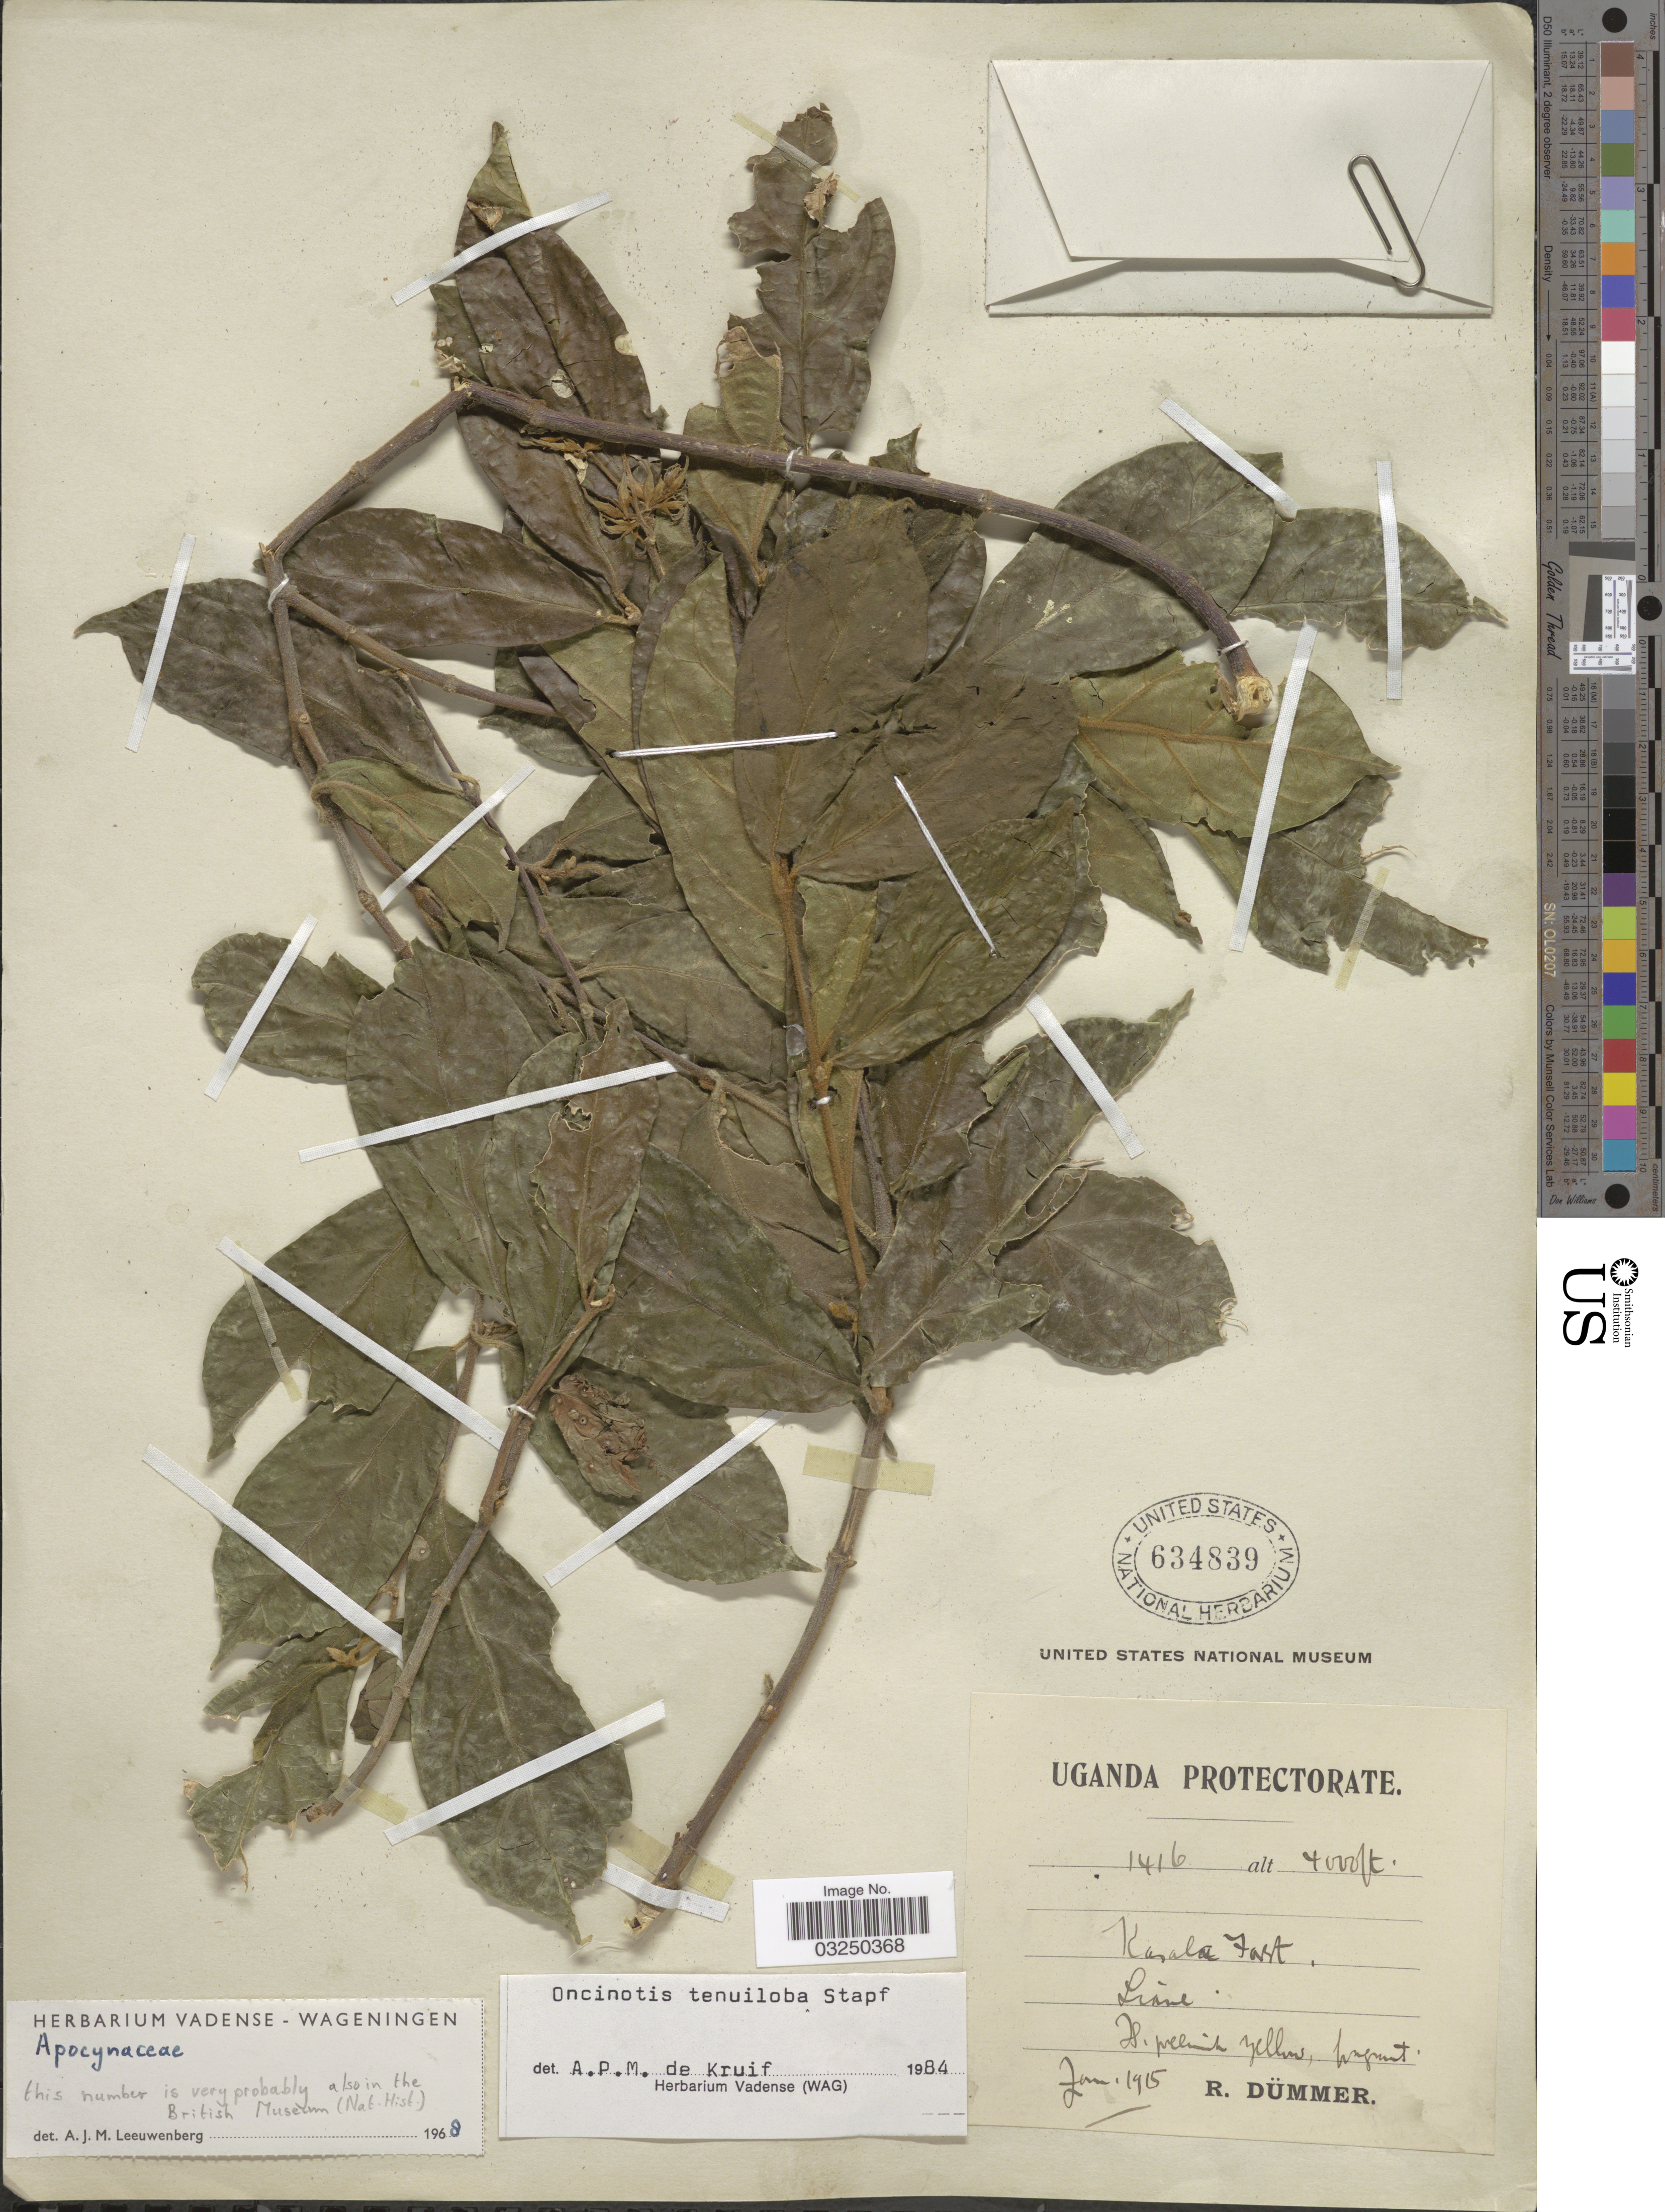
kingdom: Plantae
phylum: Tracheophyta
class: Magnoliopsida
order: Gentianales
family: Apocynaceae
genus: Oncinotis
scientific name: Oncinotis tenuiloba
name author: Stapf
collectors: R. A. Dümmer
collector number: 1416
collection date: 1915-01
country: Uganda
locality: Uganda Protectorate. Kasala Forest.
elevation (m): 1219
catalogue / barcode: US 634839